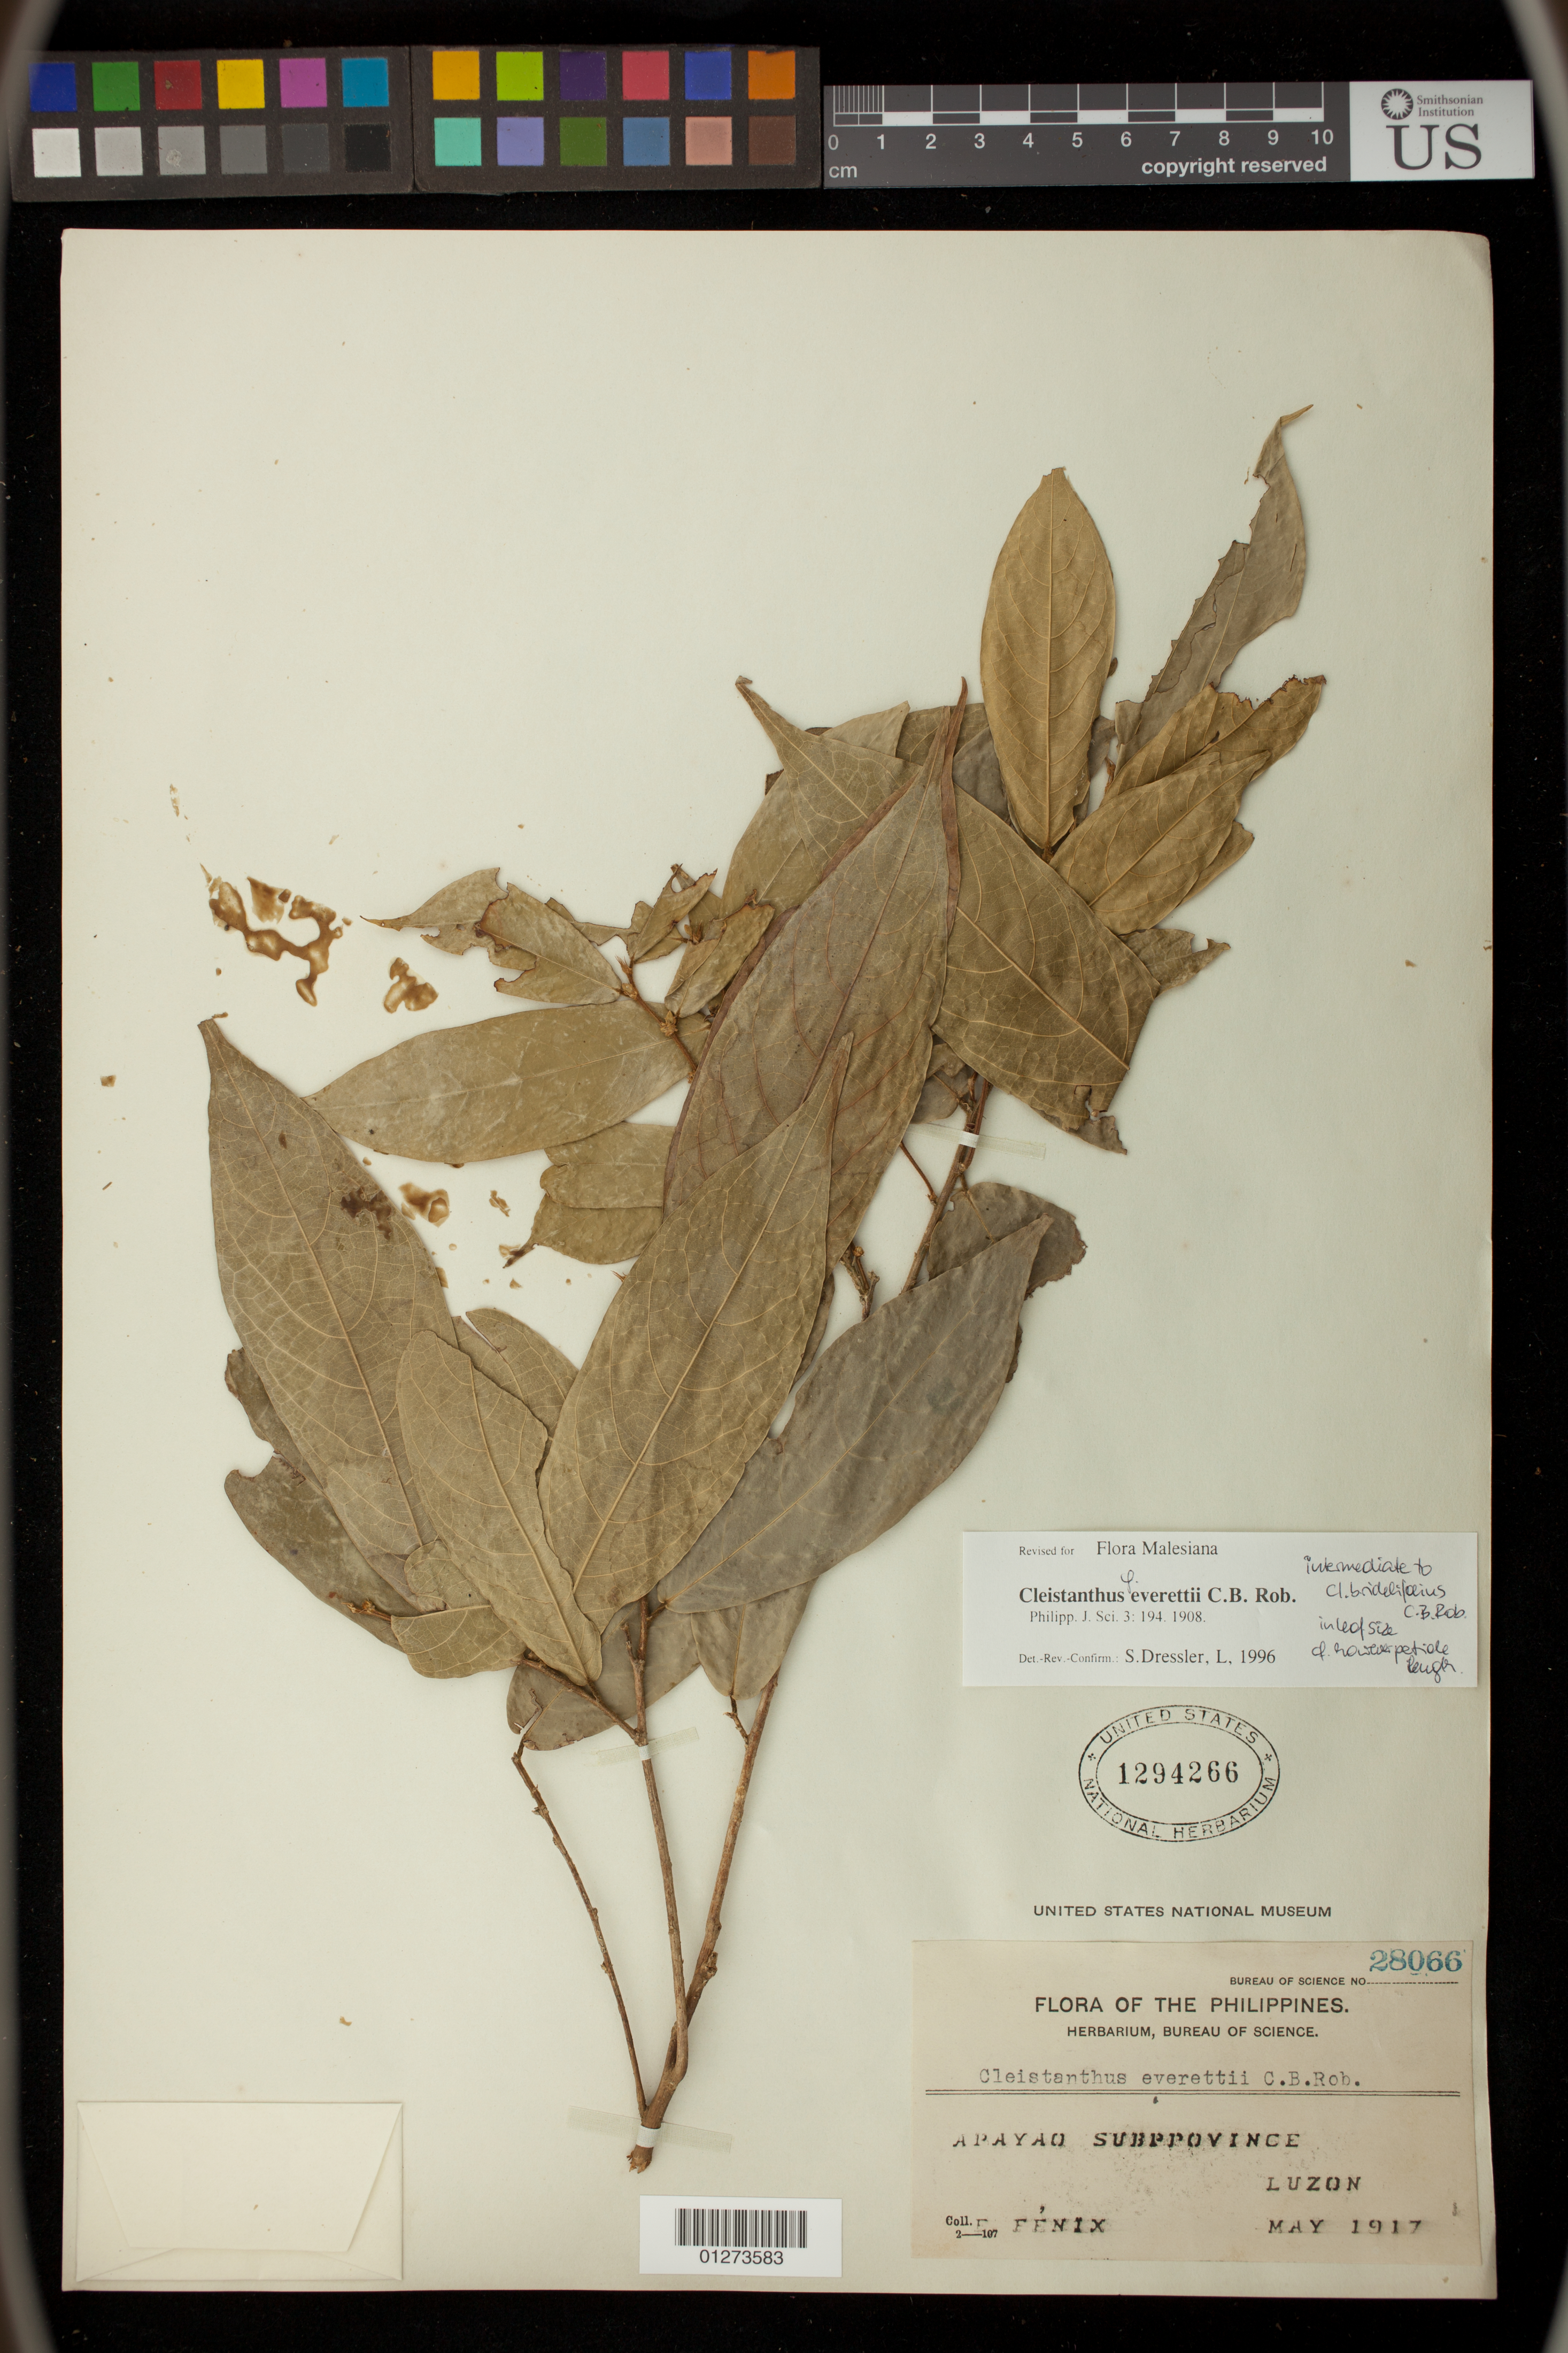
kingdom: Plantae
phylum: Tracheophyta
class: Magnoliopsida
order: Malpighiales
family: Phyllanthaceae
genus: Cleistanthus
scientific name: Cleistanthus everettii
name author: C.B. Rob.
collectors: E. Fenix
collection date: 1917-05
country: Philippines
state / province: Cordillera (Administrative Region)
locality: Apayao Subprovince, Luzon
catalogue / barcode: US 1294266